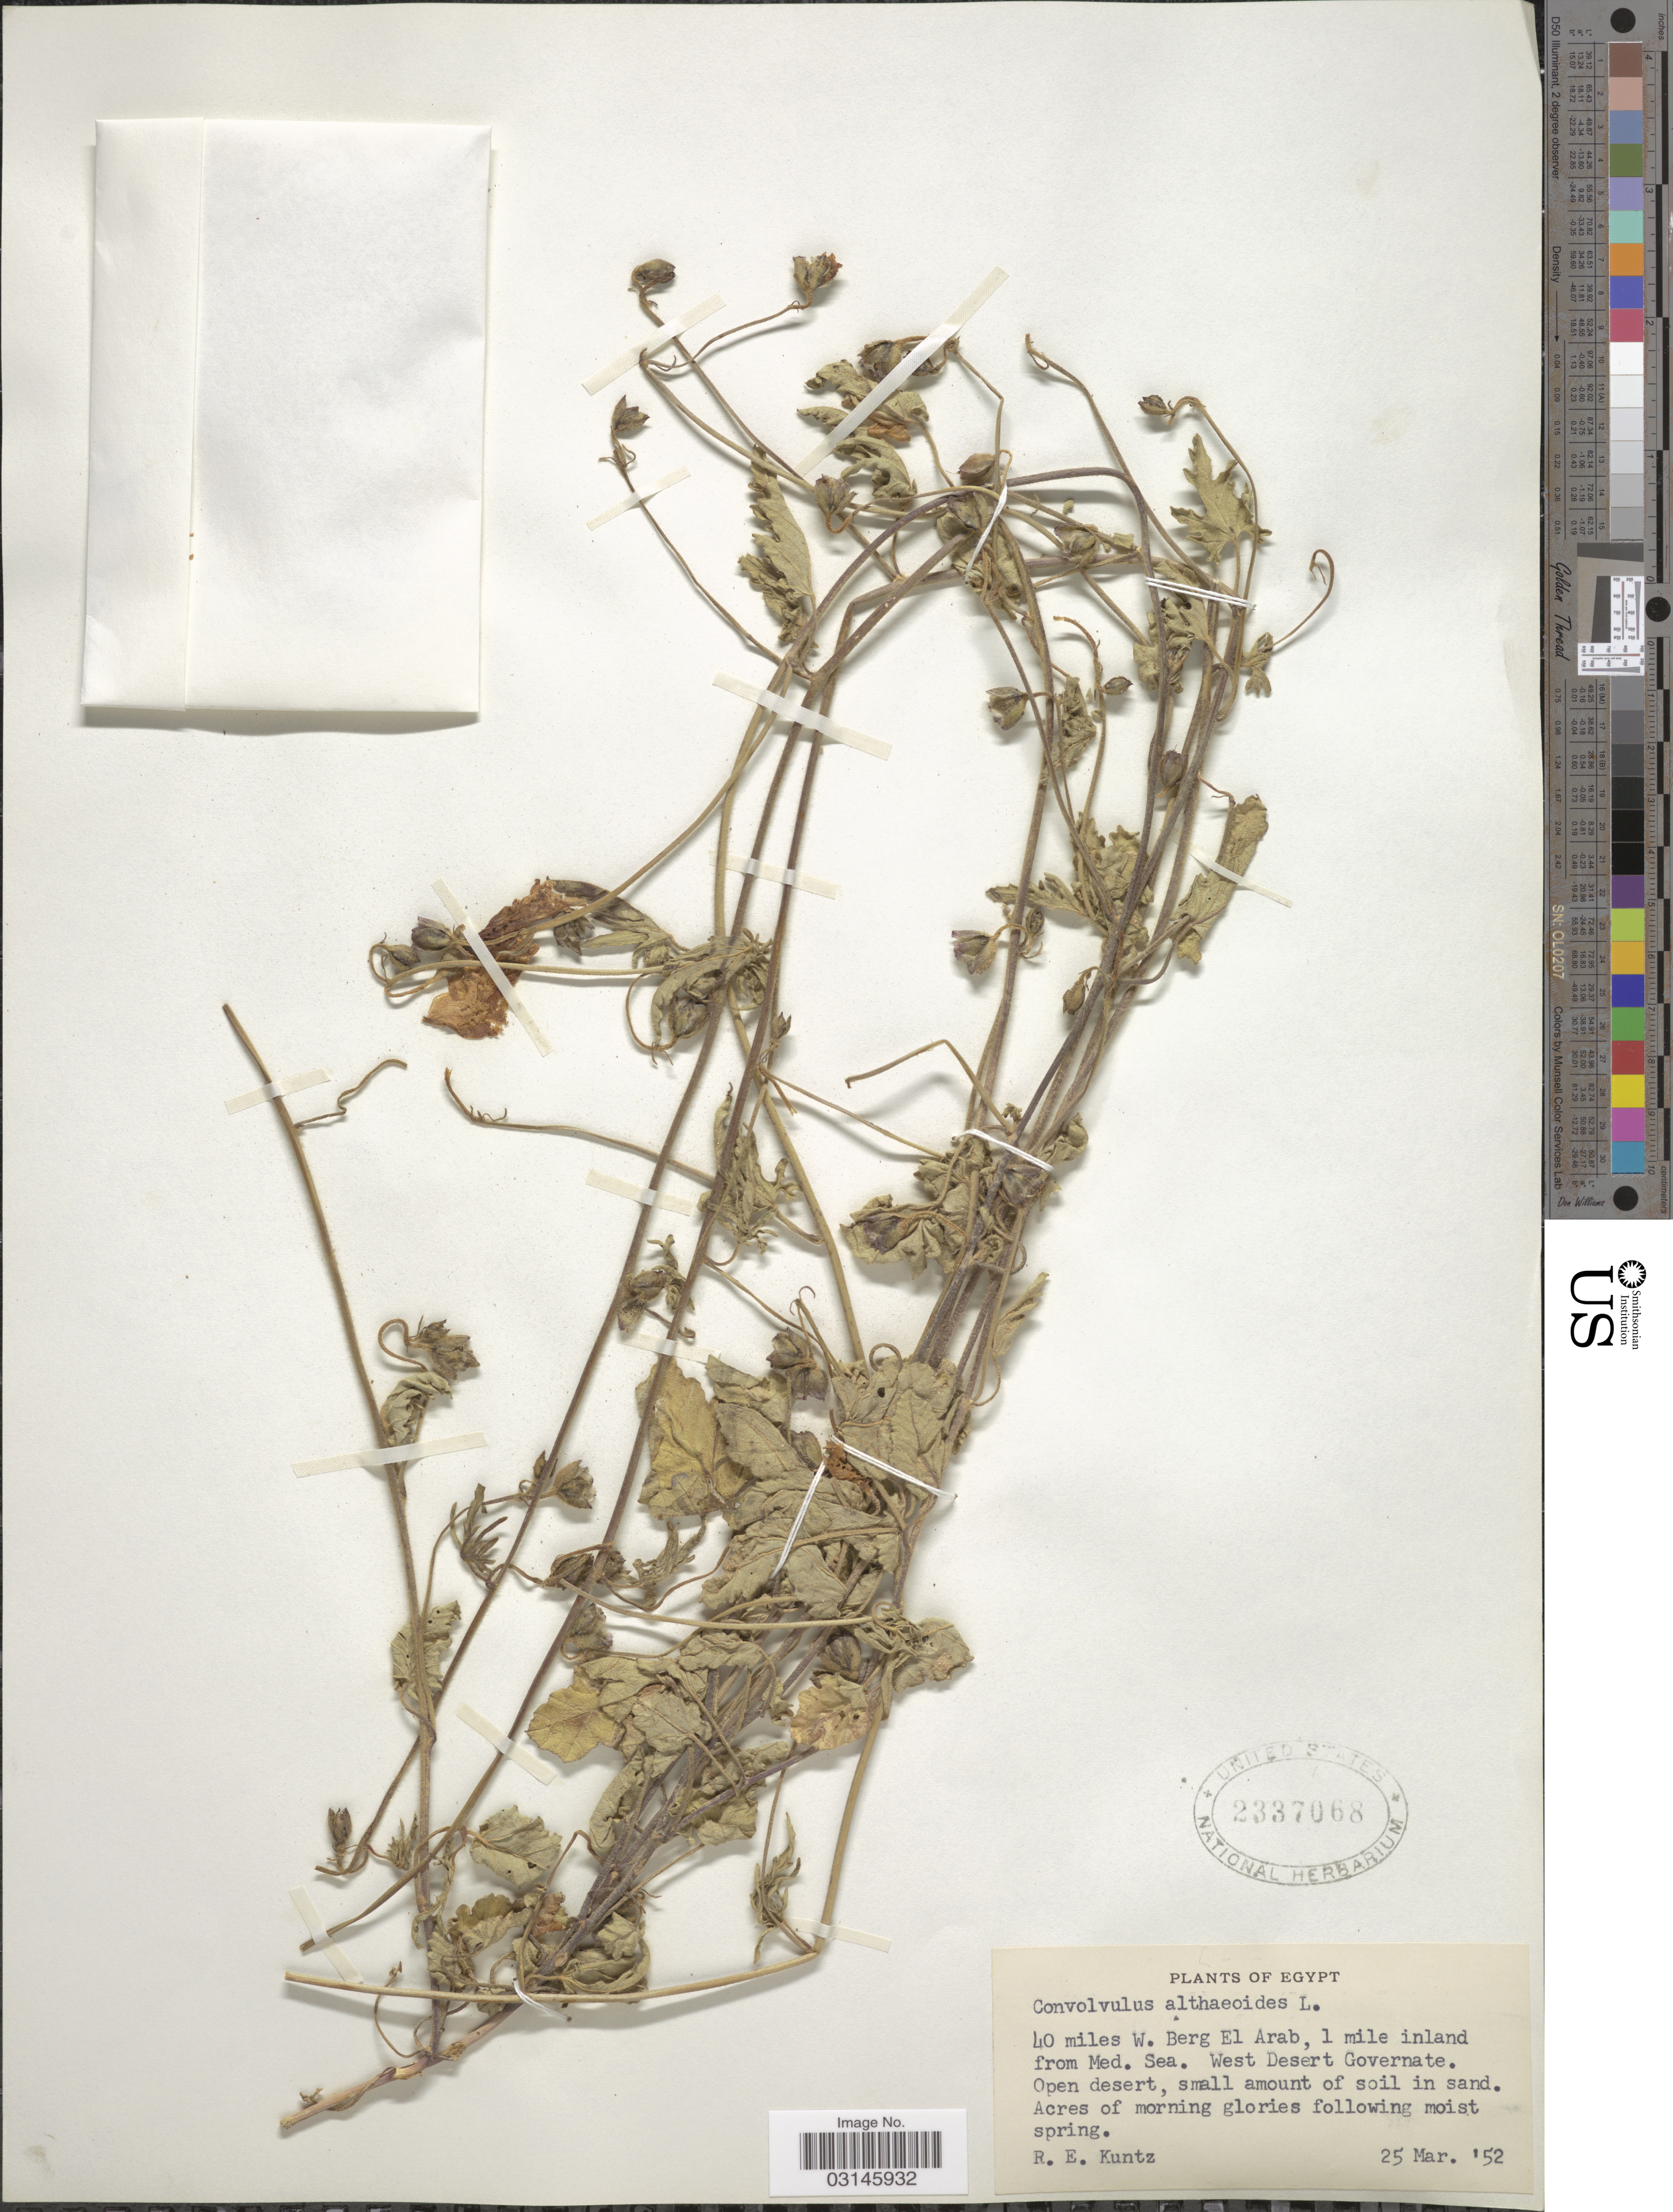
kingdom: Plantae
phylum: Tracheophyta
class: Magnoliopsida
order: Solanales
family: Convolvulaceae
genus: Convolvulus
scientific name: Convolvulus althaeoides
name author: L.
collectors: R. E. Kuntz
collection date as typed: Transcribed d/m/y: 25/3/52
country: Egypt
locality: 40 miles W. Berg El Arab, 1 mile inland from Med. Sea. West Desert Governate.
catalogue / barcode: US 2337068